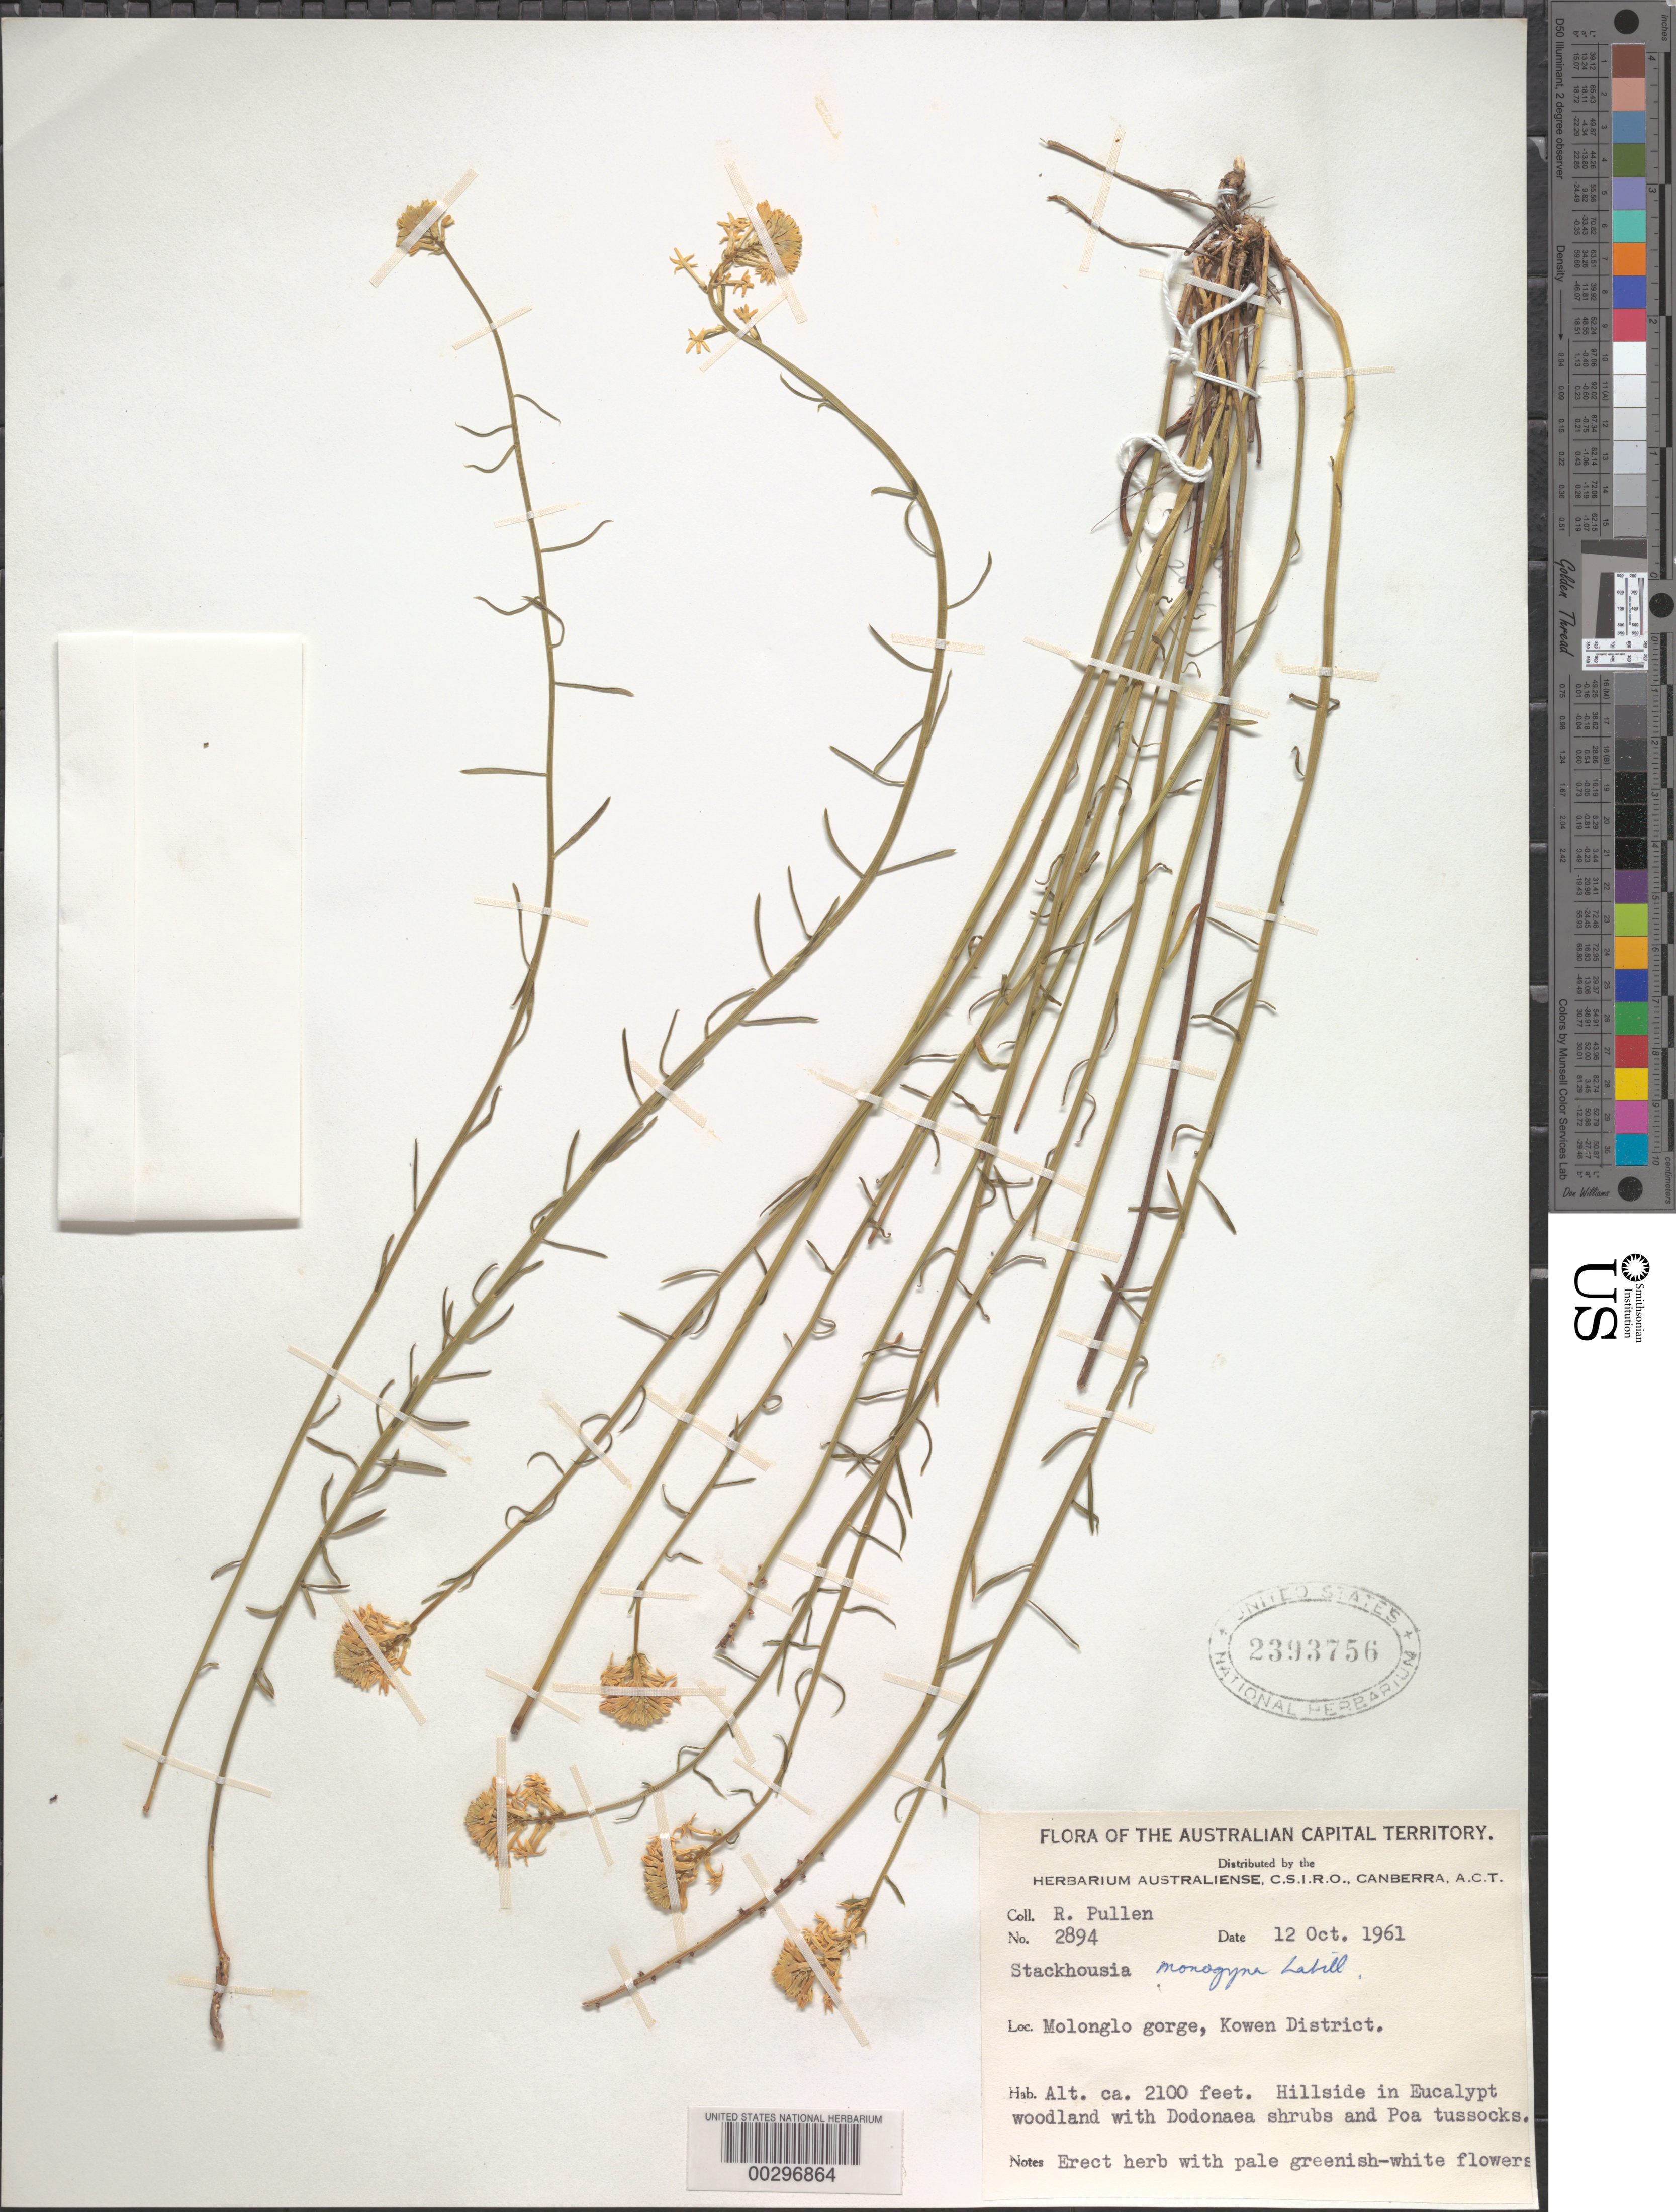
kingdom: Plantae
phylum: Tracheophyta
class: Magnoliopsida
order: Celastrales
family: Celastraceae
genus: Stackhousia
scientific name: Stackhousia monogyna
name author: Labill.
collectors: R. Pullen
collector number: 2894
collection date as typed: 12 Oct 1961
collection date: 1961-10-12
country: Australia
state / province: Australian Capital Territory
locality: Kowen dist., molongo gorge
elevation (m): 640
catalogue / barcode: US 2393756